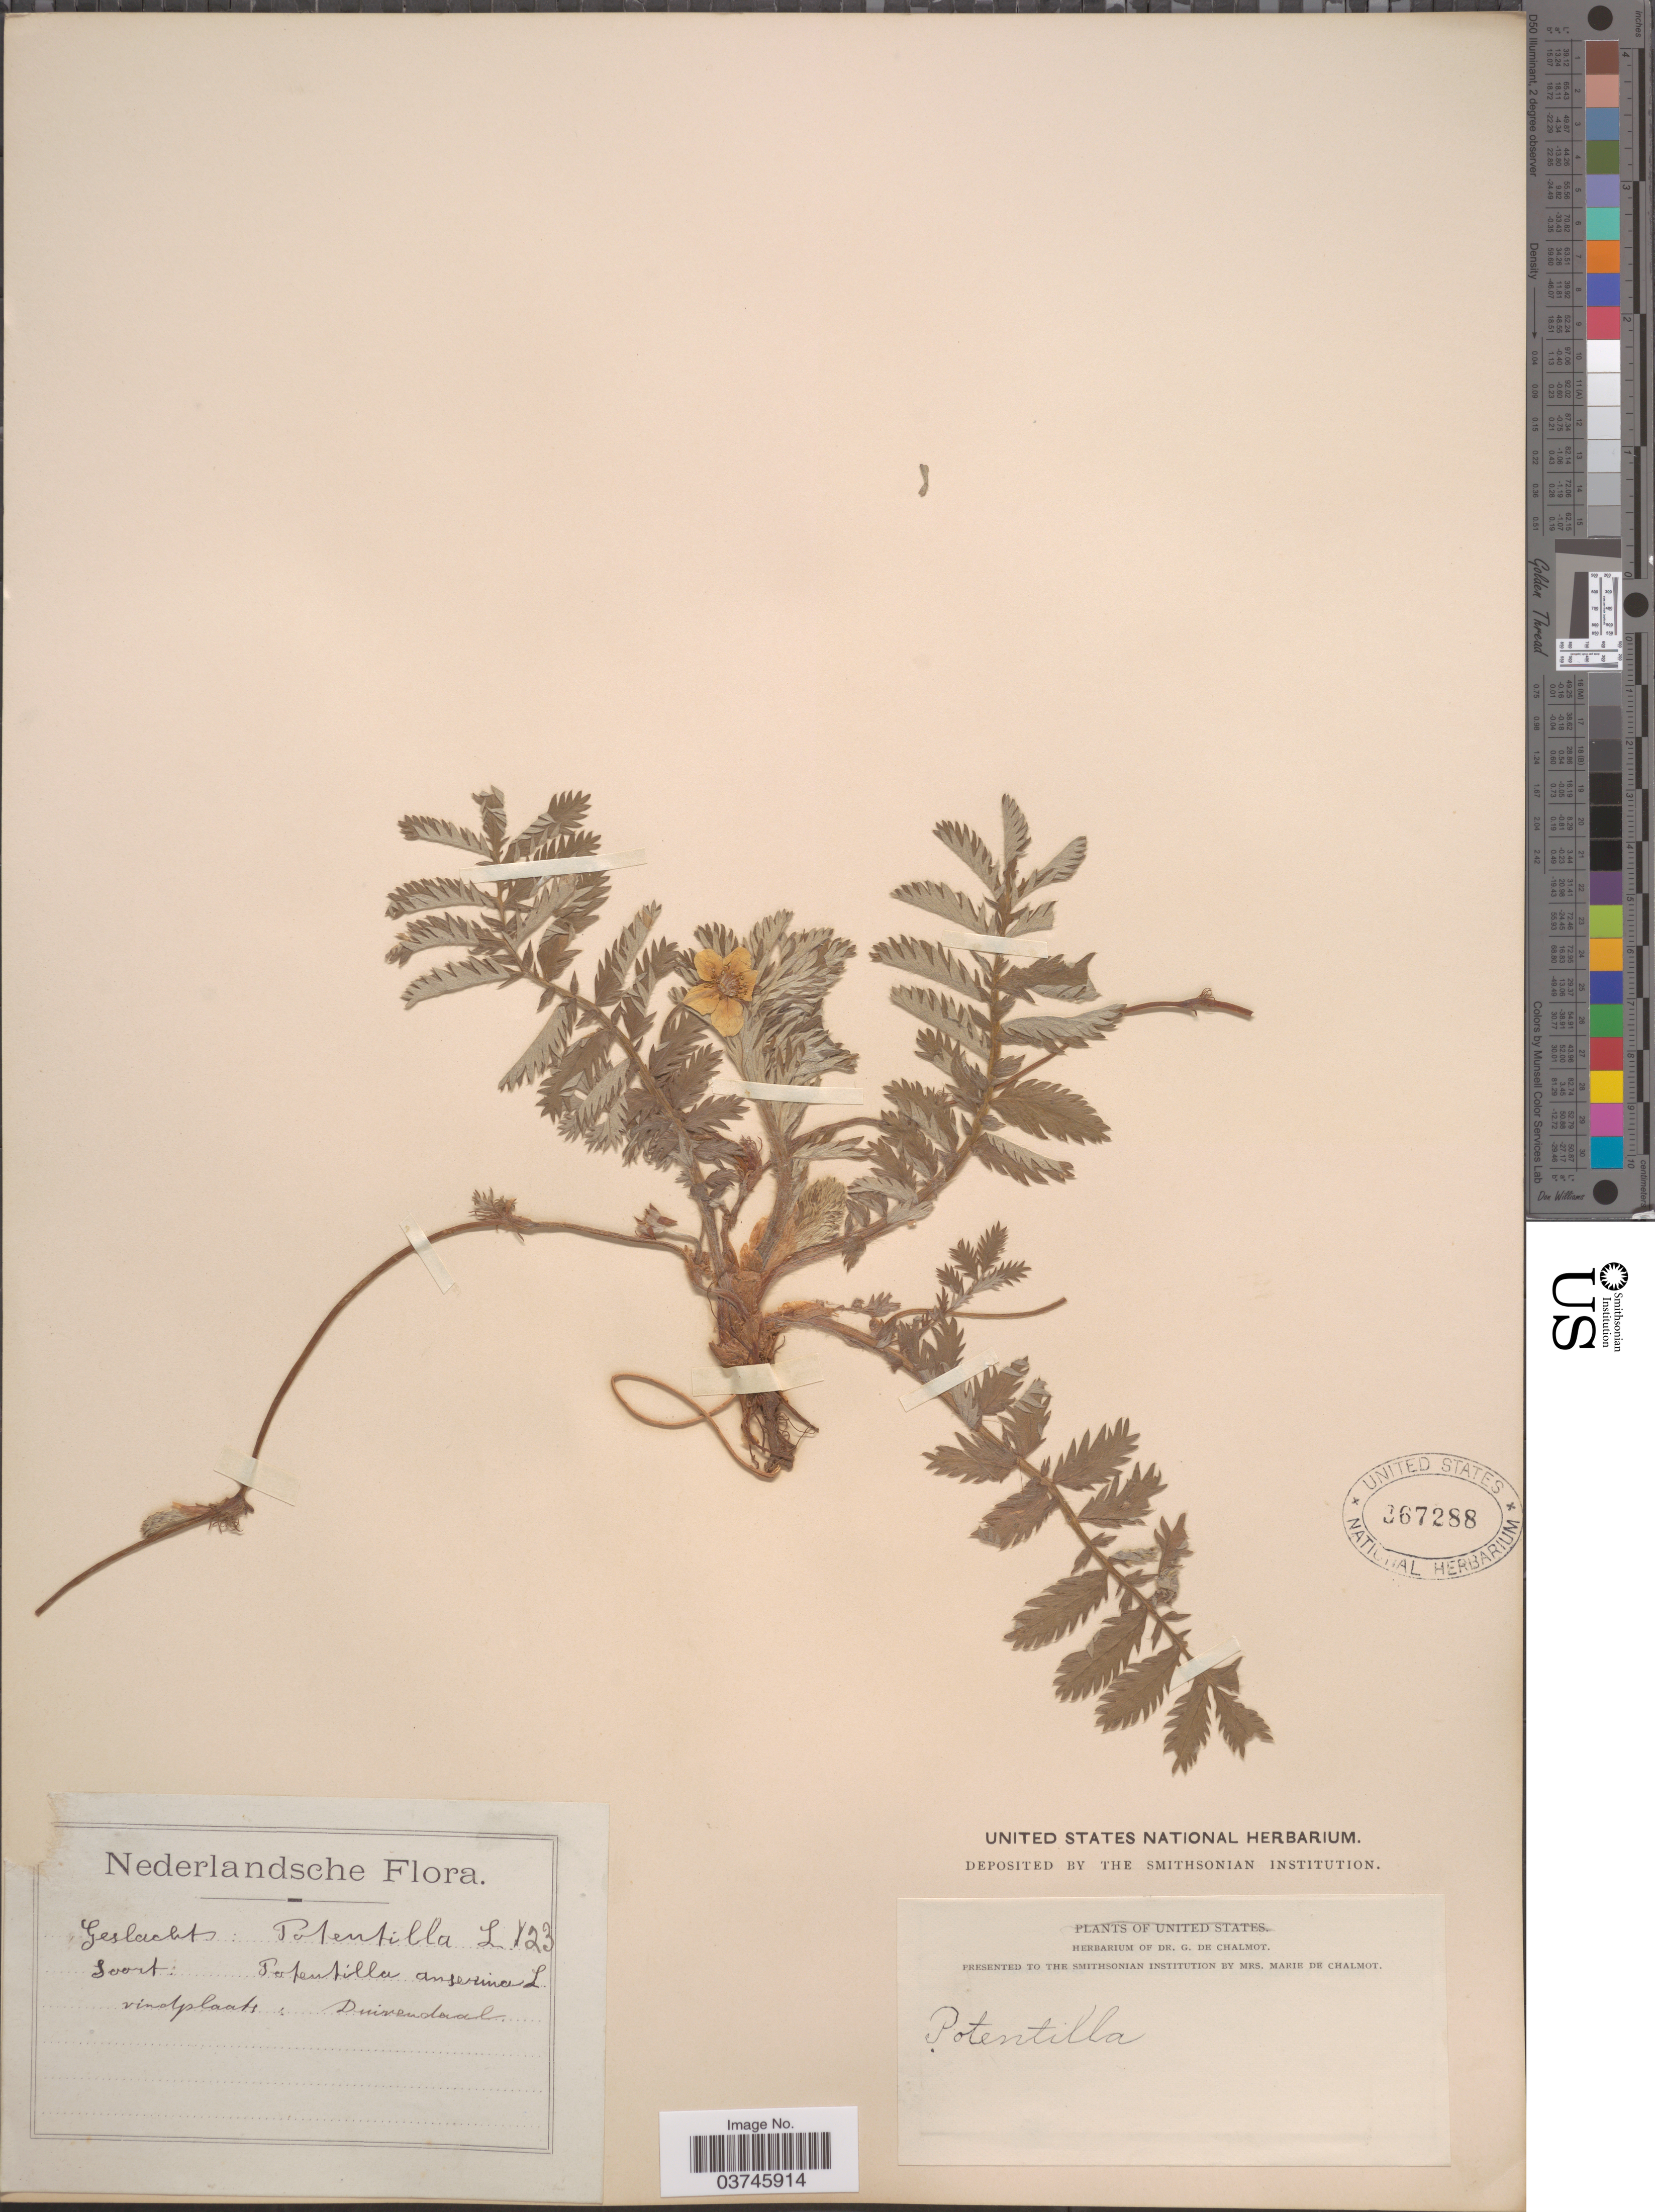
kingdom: Plantae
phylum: Tracheophyta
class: Magnoliopsida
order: Rosales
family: Rosaceae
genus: Argentina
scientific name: Argentina anserina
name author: (L.) Rydb.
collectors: ex herb. G. de Chalmot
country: Netherlands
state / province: Gelderland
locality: Duivendaal.